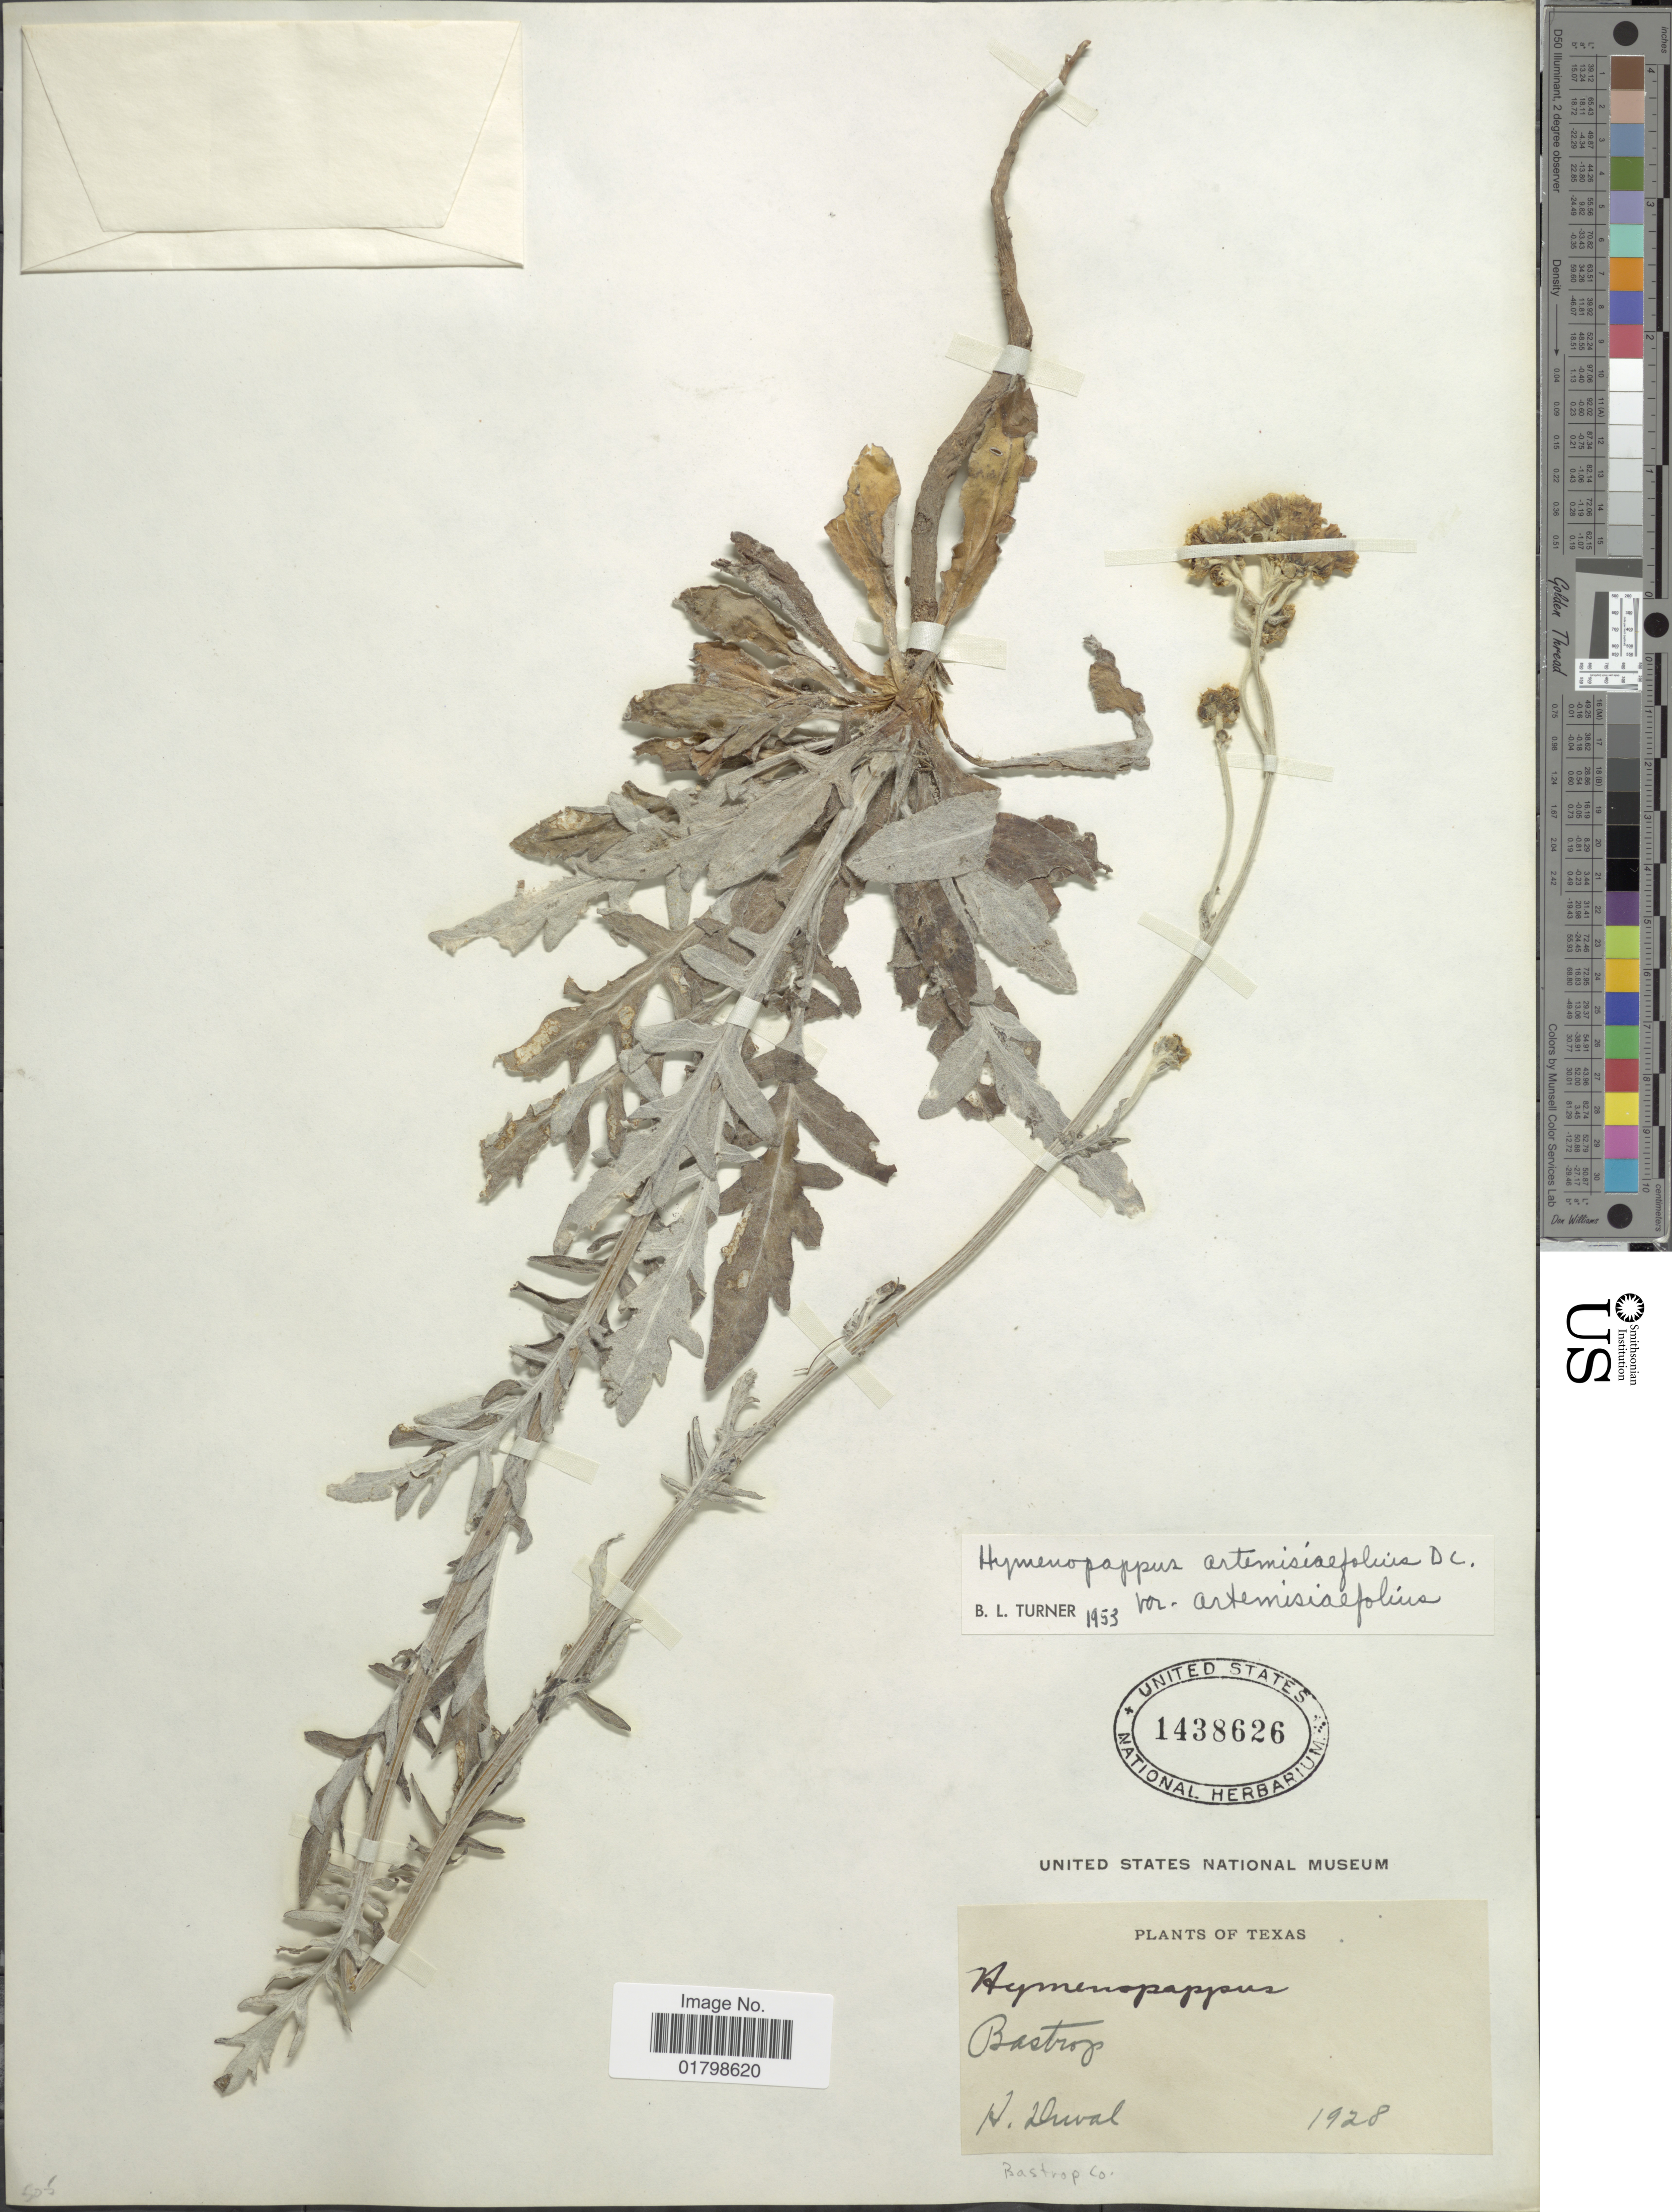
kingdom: Plantae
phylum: Tracheophyta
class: Magnoliopsida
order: Asterales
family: Asteraceae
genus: Hymenopappus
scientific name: Hymenopappus artemisiifolius var. artemisiifolius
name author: DC.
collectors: H. Duval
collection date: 1928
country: United States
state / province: Texas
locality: Bastrop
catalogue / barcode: US 1438626